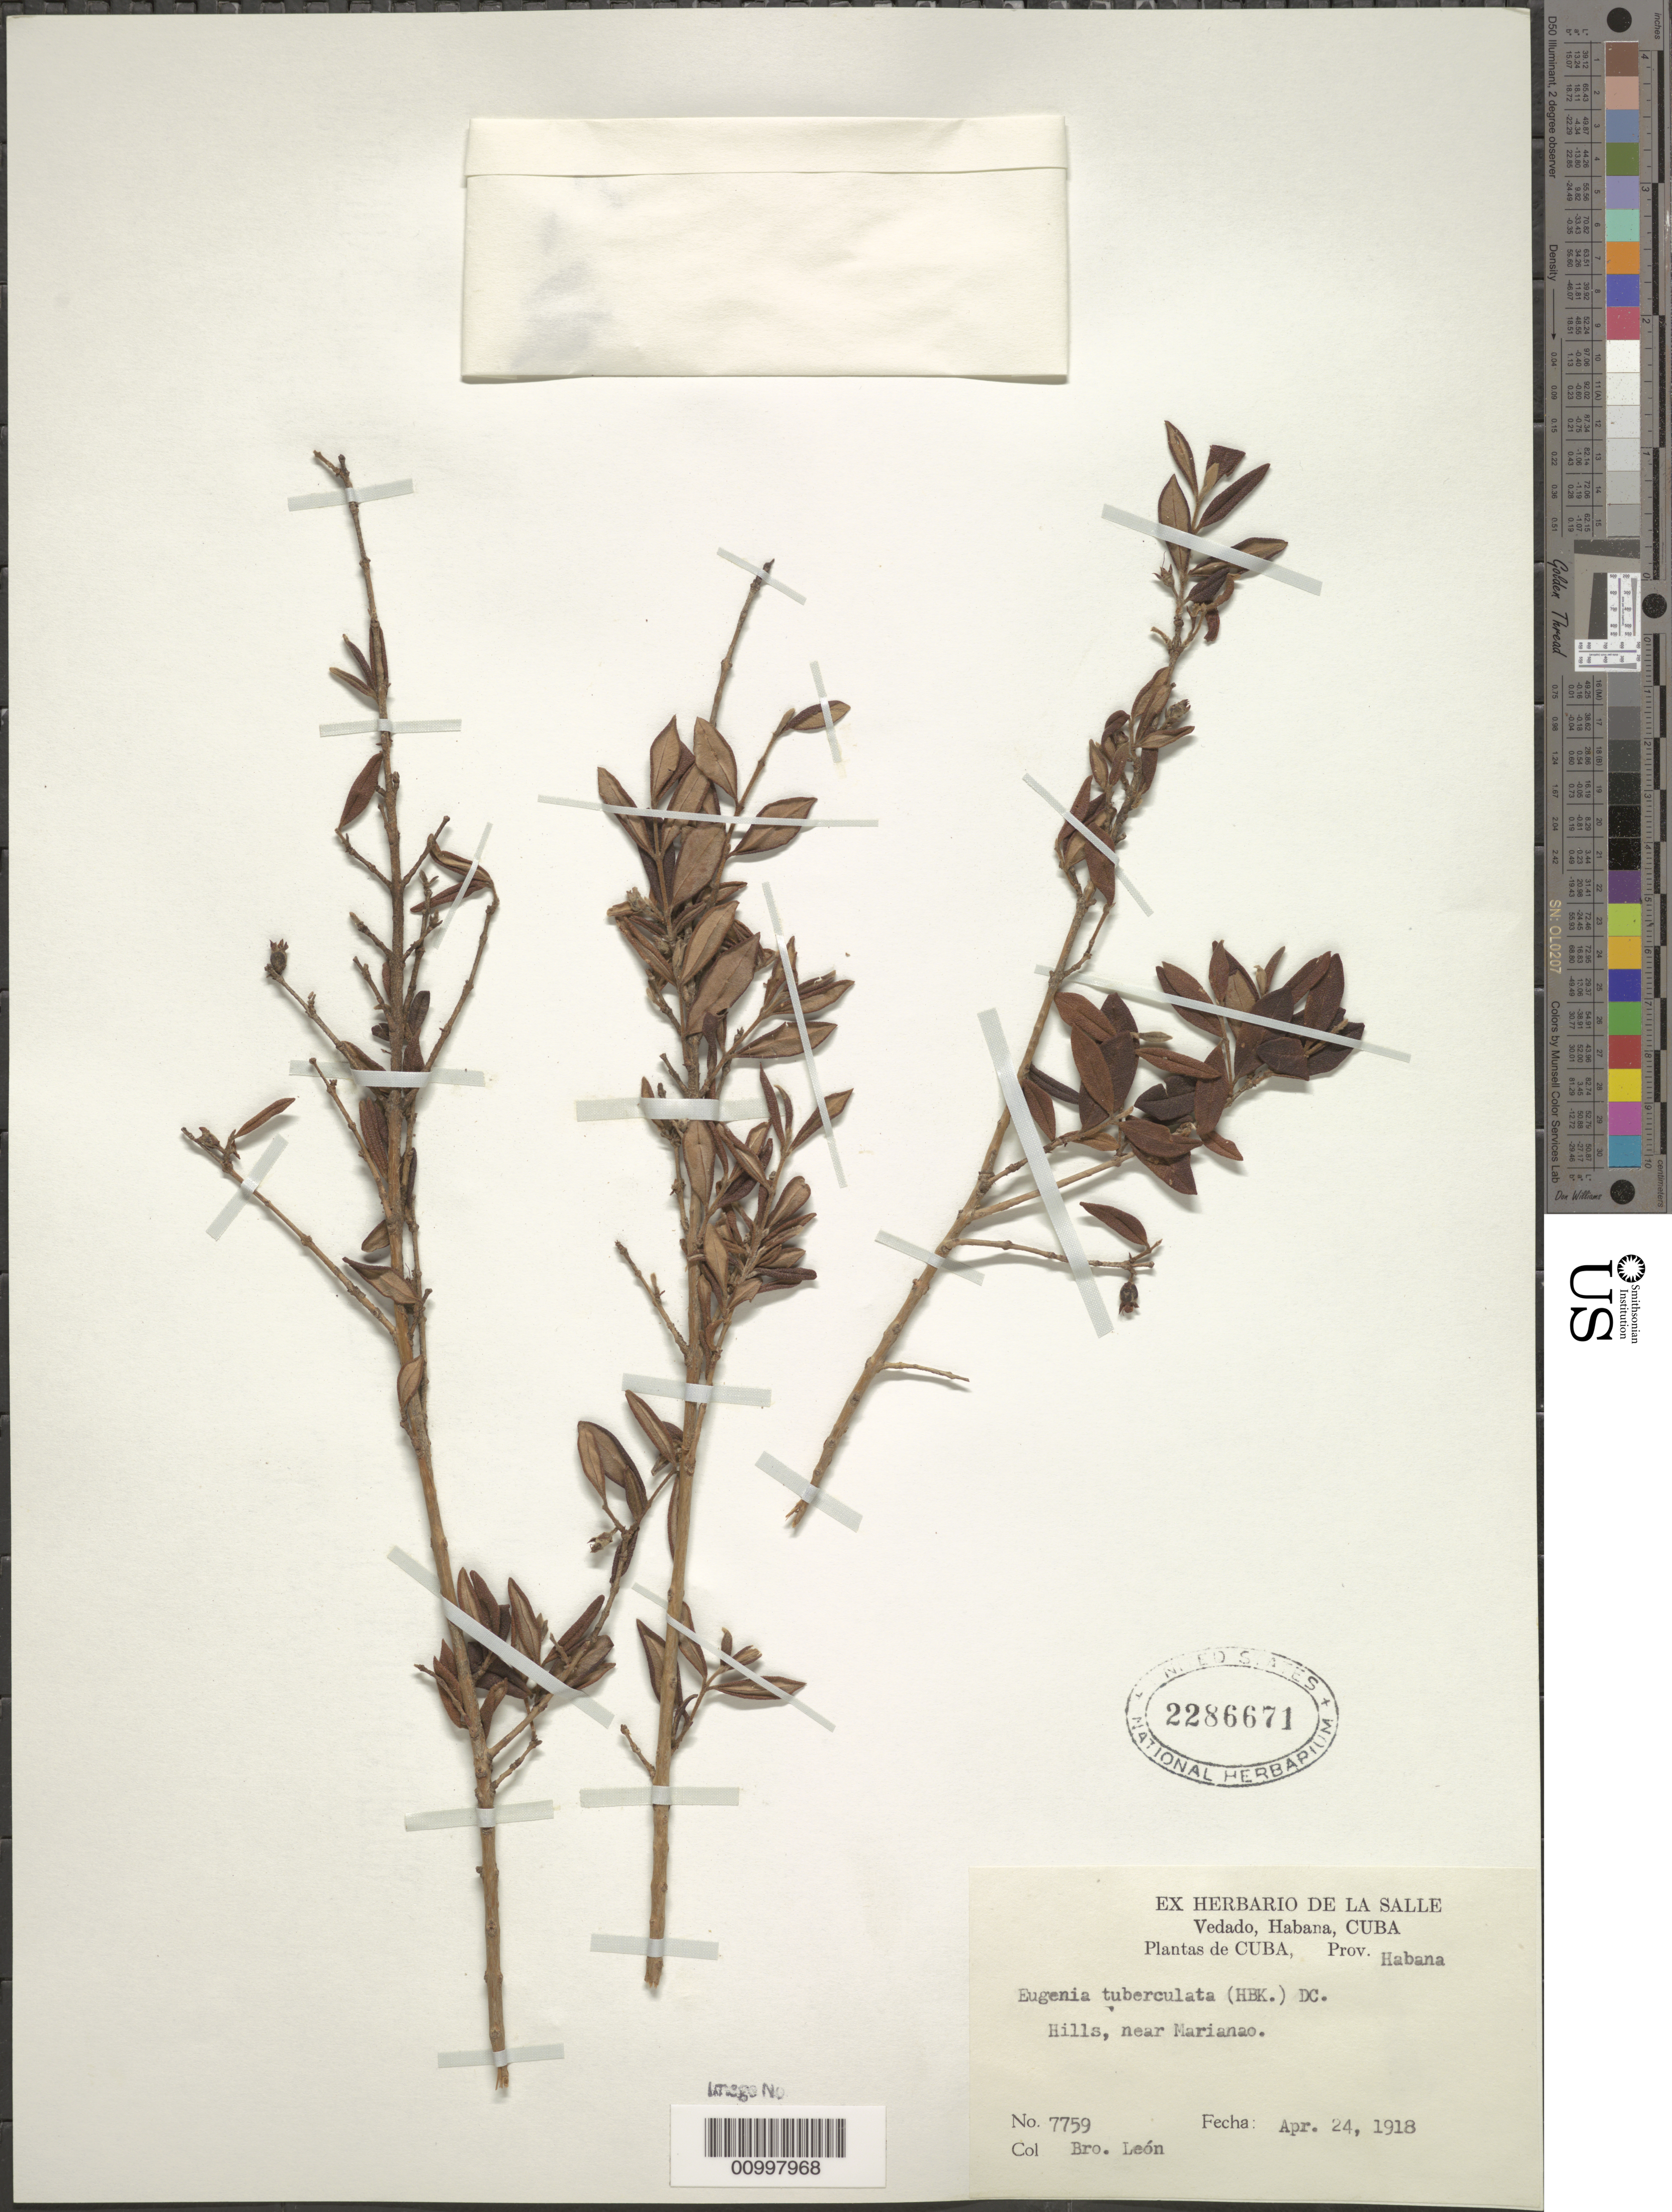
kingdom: Plantae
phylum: Tracheophyta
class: Magnoliopsida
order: Myrtales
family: Myrtaceae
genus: Eugenia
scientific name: Eugenia tuberculata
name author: (Kunth) DC.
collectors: Bro. León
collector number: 7759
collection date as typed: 24 Apr 1918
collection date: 1918-04-24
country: Cuba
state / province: La Habana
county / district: Municipio Playa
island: Cuba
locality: Hills, near Marianao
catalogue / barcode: US 2286671